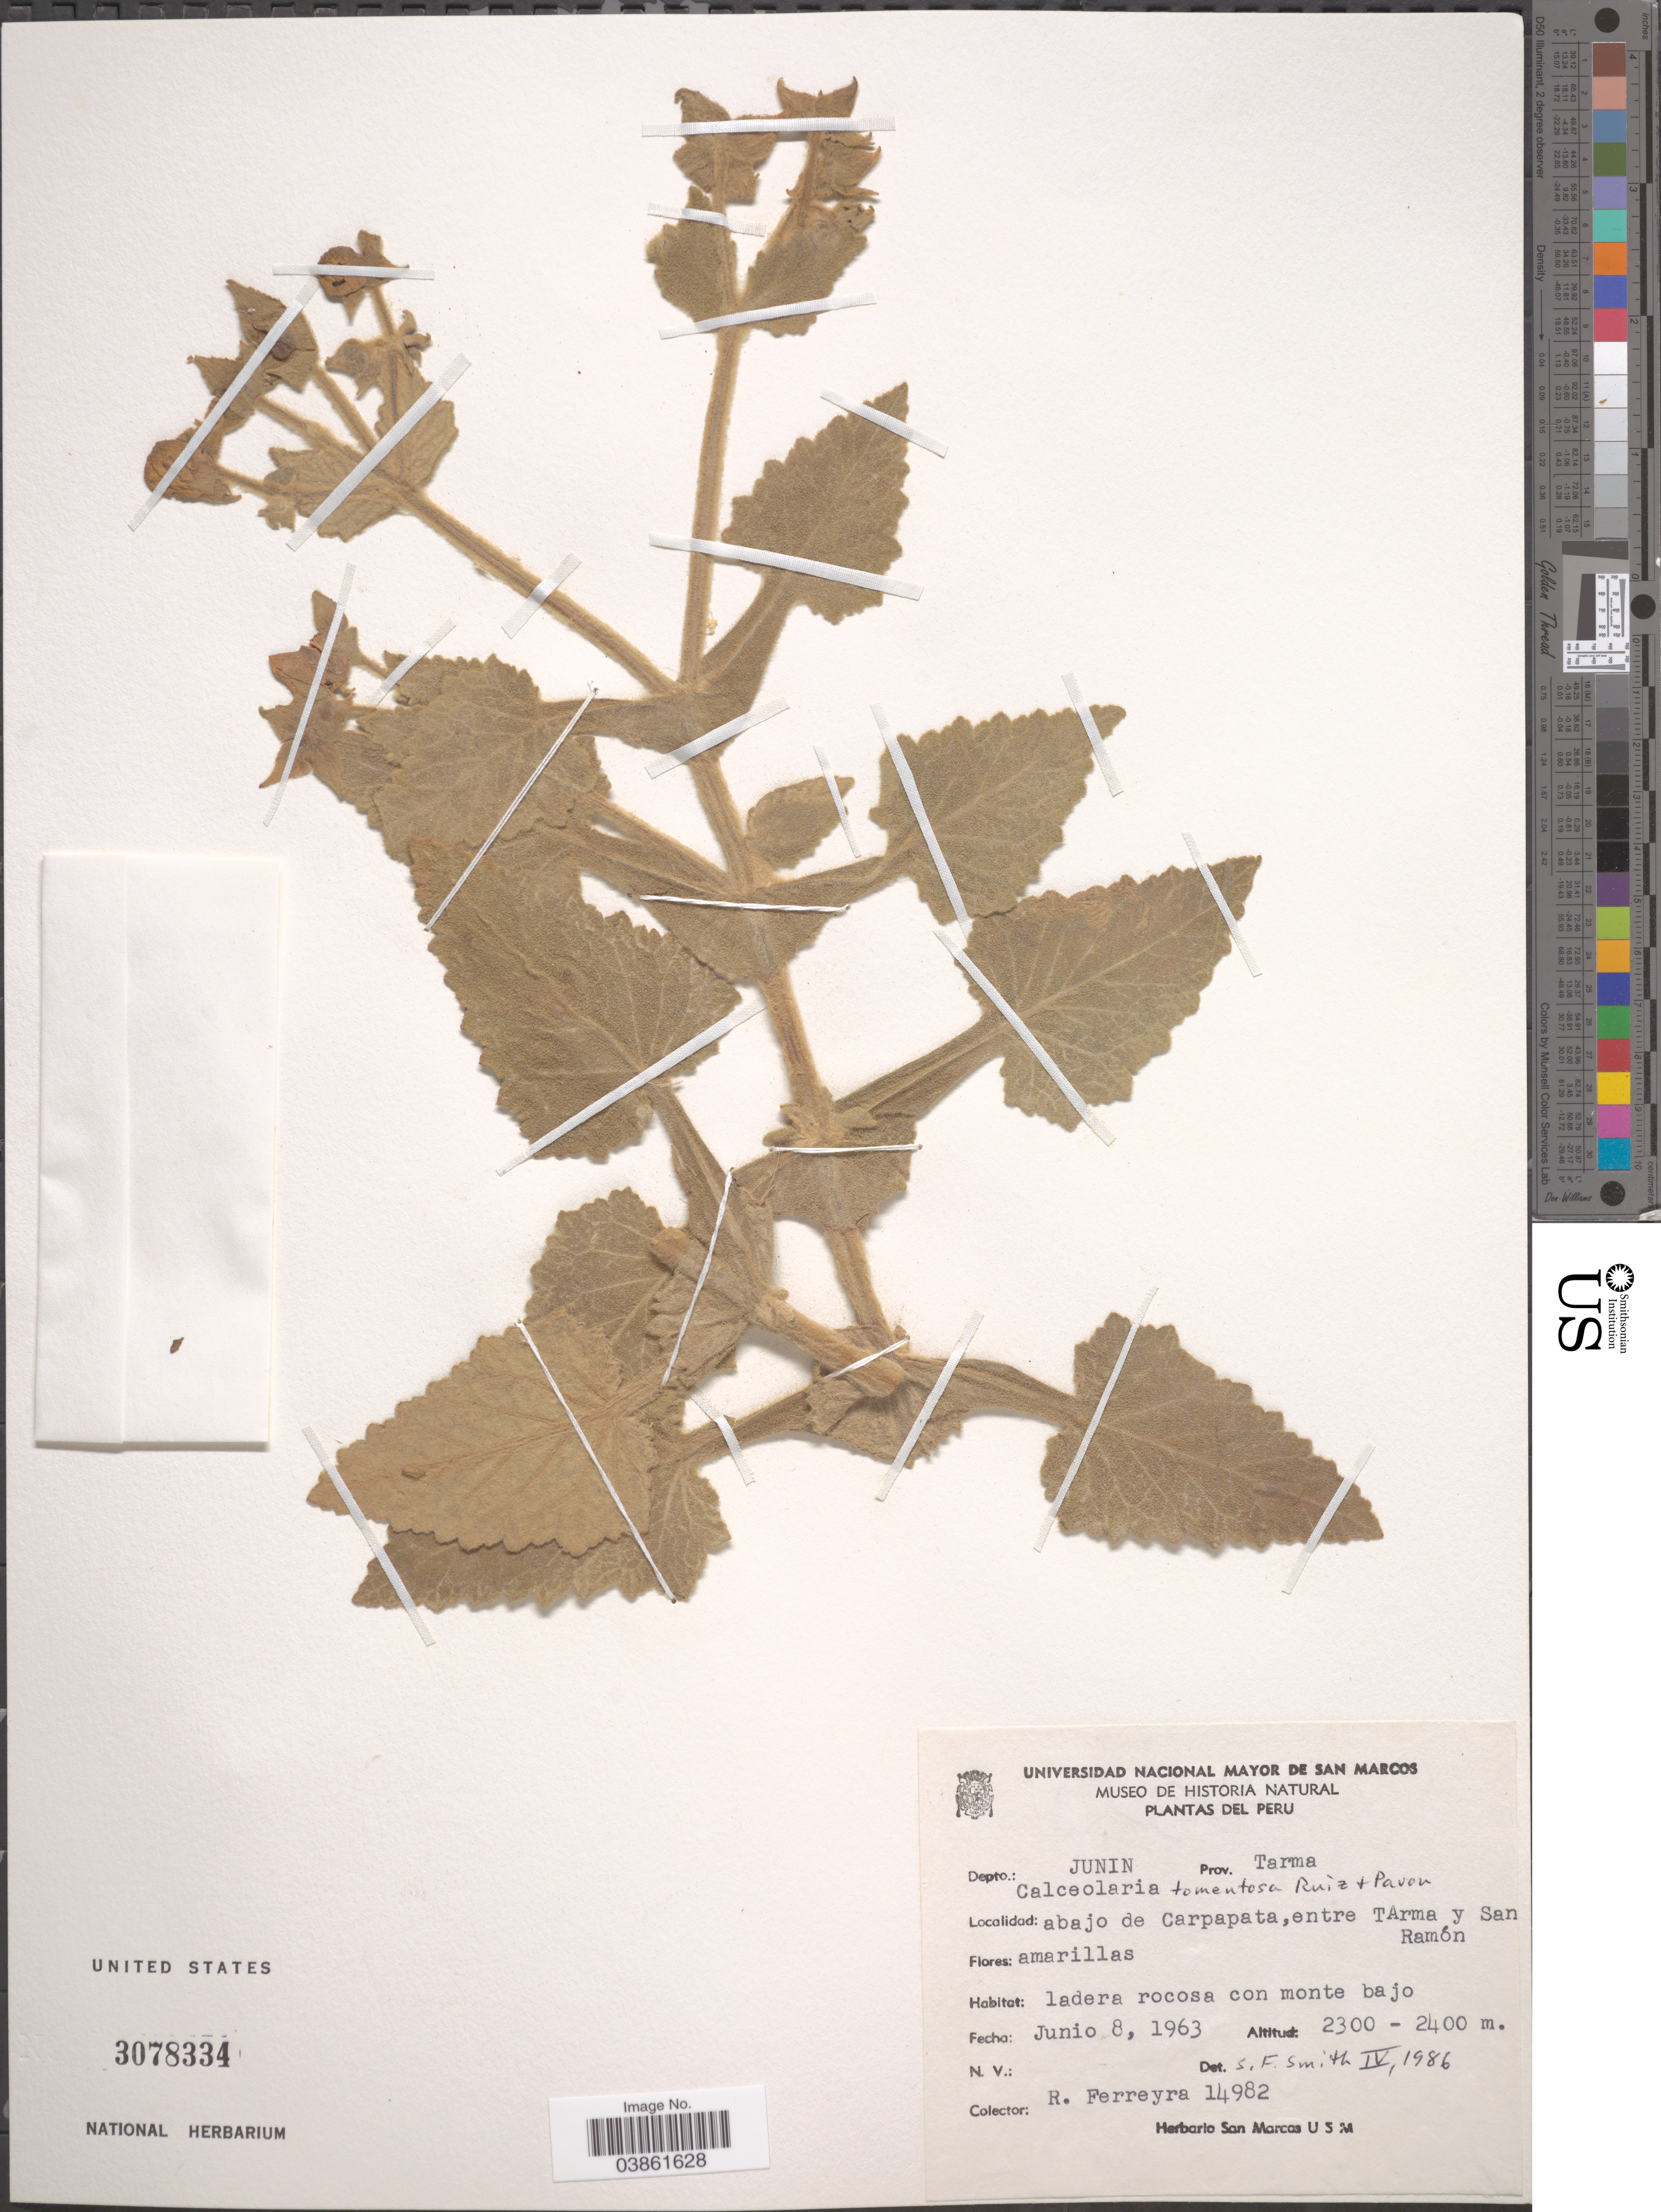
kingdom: Plantae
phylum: Tracheophyta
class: Magnoliopsida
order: Lamiales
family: Calceolariaceae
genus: Calceolaria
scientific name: Calceolaria tomentosa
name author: Ruiz & Pav.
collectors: R. A. Ferreyra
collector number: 14982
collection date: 1963-06-08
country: Peru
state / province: Junín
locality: Depto.: Junin. Prov. Tarma. Abajo de Carpapata, entre Tarma y San Ramón.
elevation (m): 2300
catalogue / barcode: US 3078334